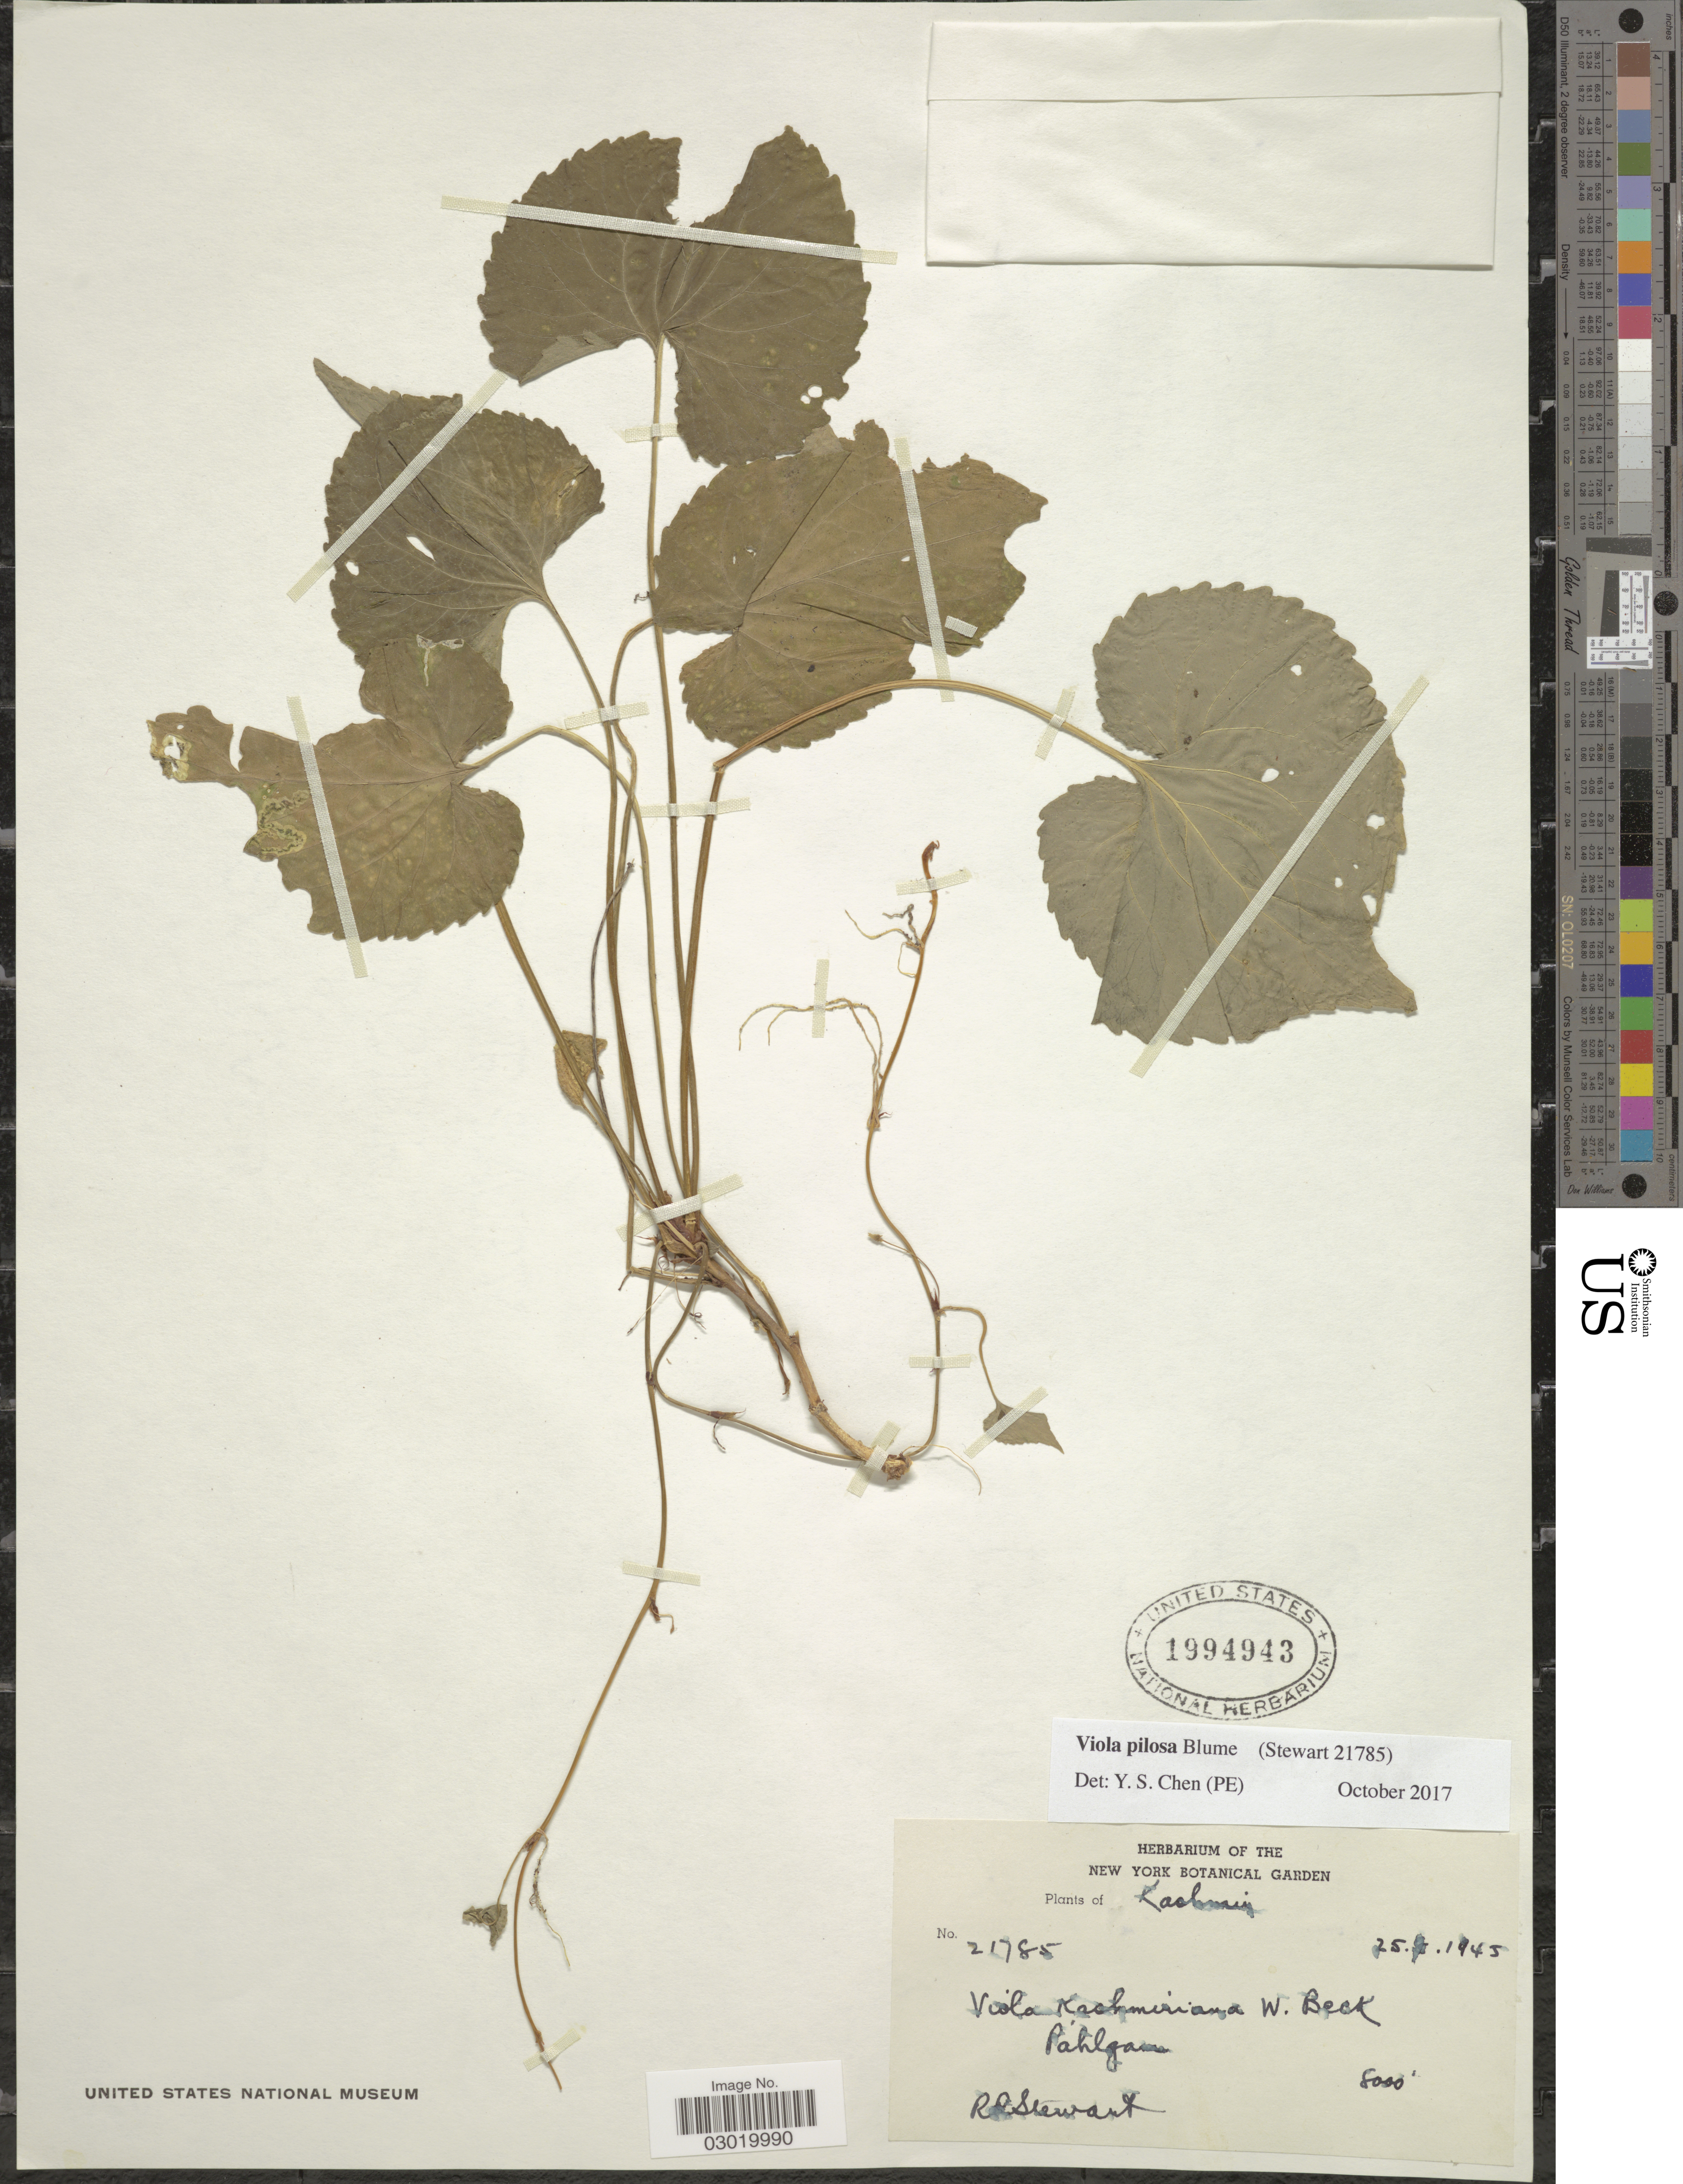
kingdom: Plantae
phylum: Tracheophyta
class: Magnoliopsida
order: Malpighiales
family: Violaceae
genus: Viola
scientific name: Viola pilosa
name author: Blume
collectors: R. Stewart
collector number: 21785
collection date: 1945-01-25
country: India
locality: Kashmir. Pahlgam.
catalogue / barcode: US 1994943